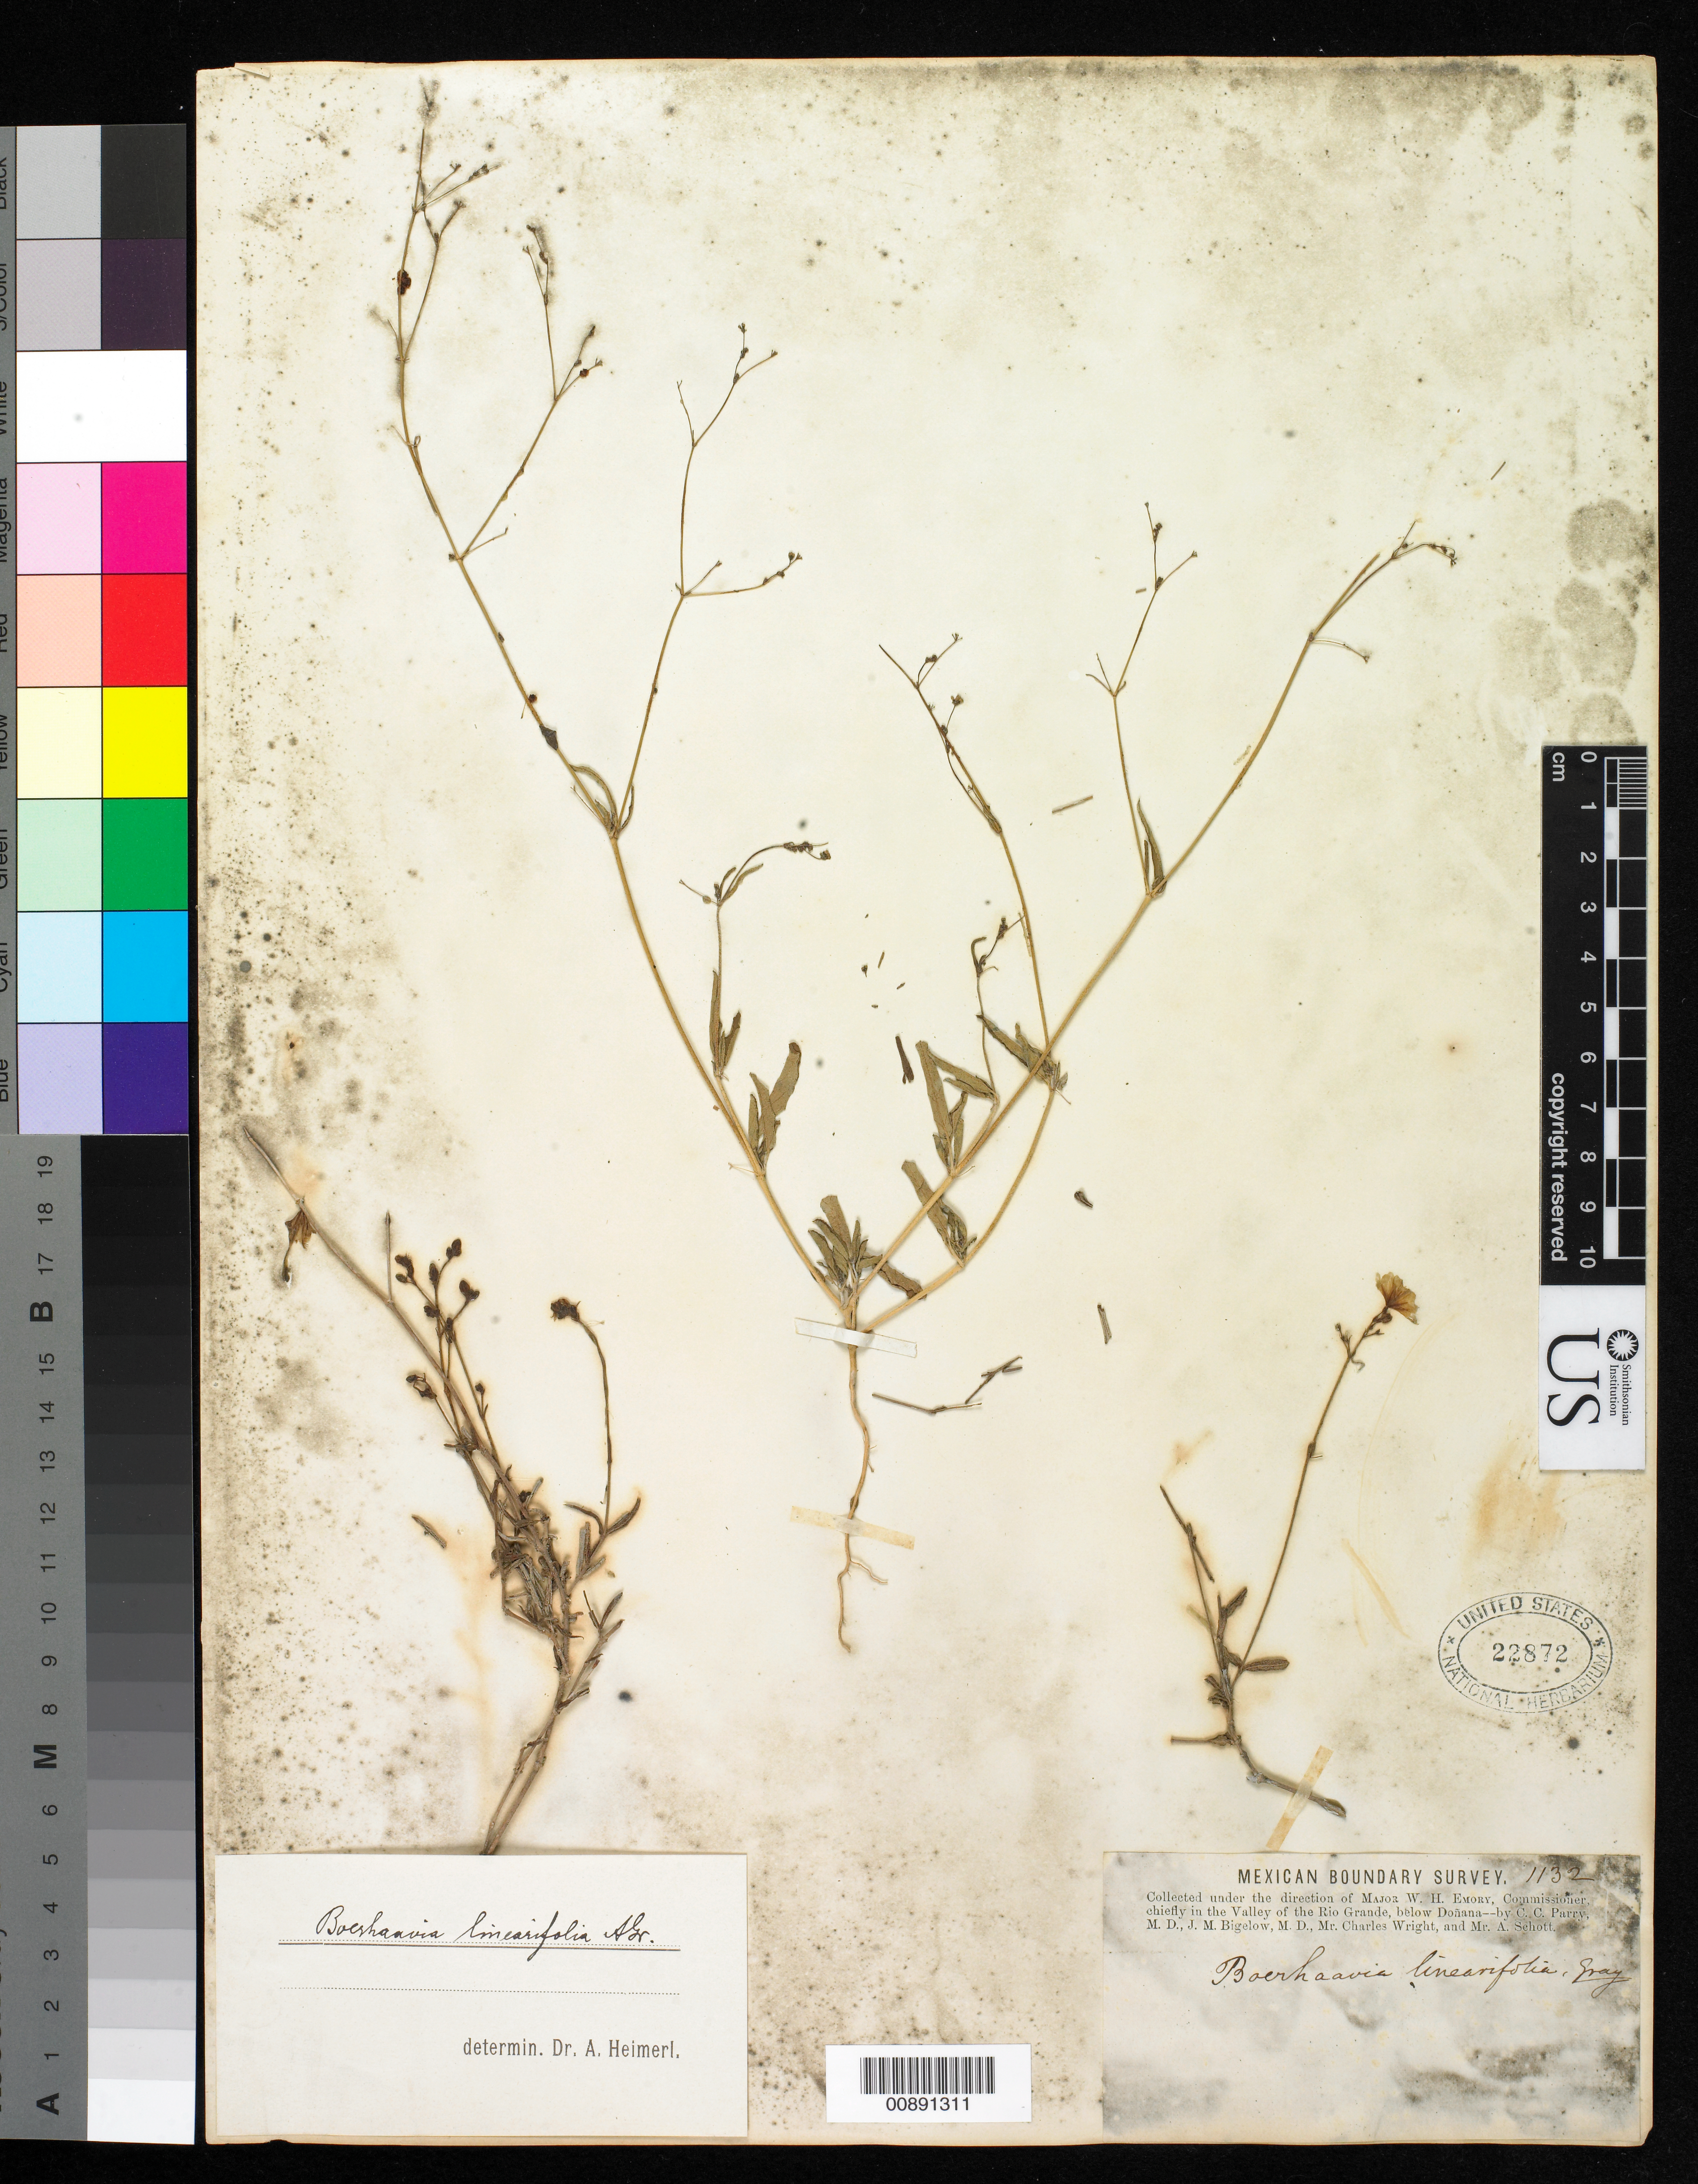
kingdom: Plantae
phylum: Tracheophyta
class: Magnoliopsida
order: Caryophyllales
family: Nyctaginaceae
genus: Boerhavia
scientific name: Boerhavia linearifolia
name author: A. Gray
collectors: C. C. Parry, J. M. Bigelow, C. Wright & A. C. V. Schott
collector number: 1132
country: United States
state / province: New Mexico / Texas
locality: Valley of the Rio Grande, below Doñana.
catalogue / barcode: US 22872